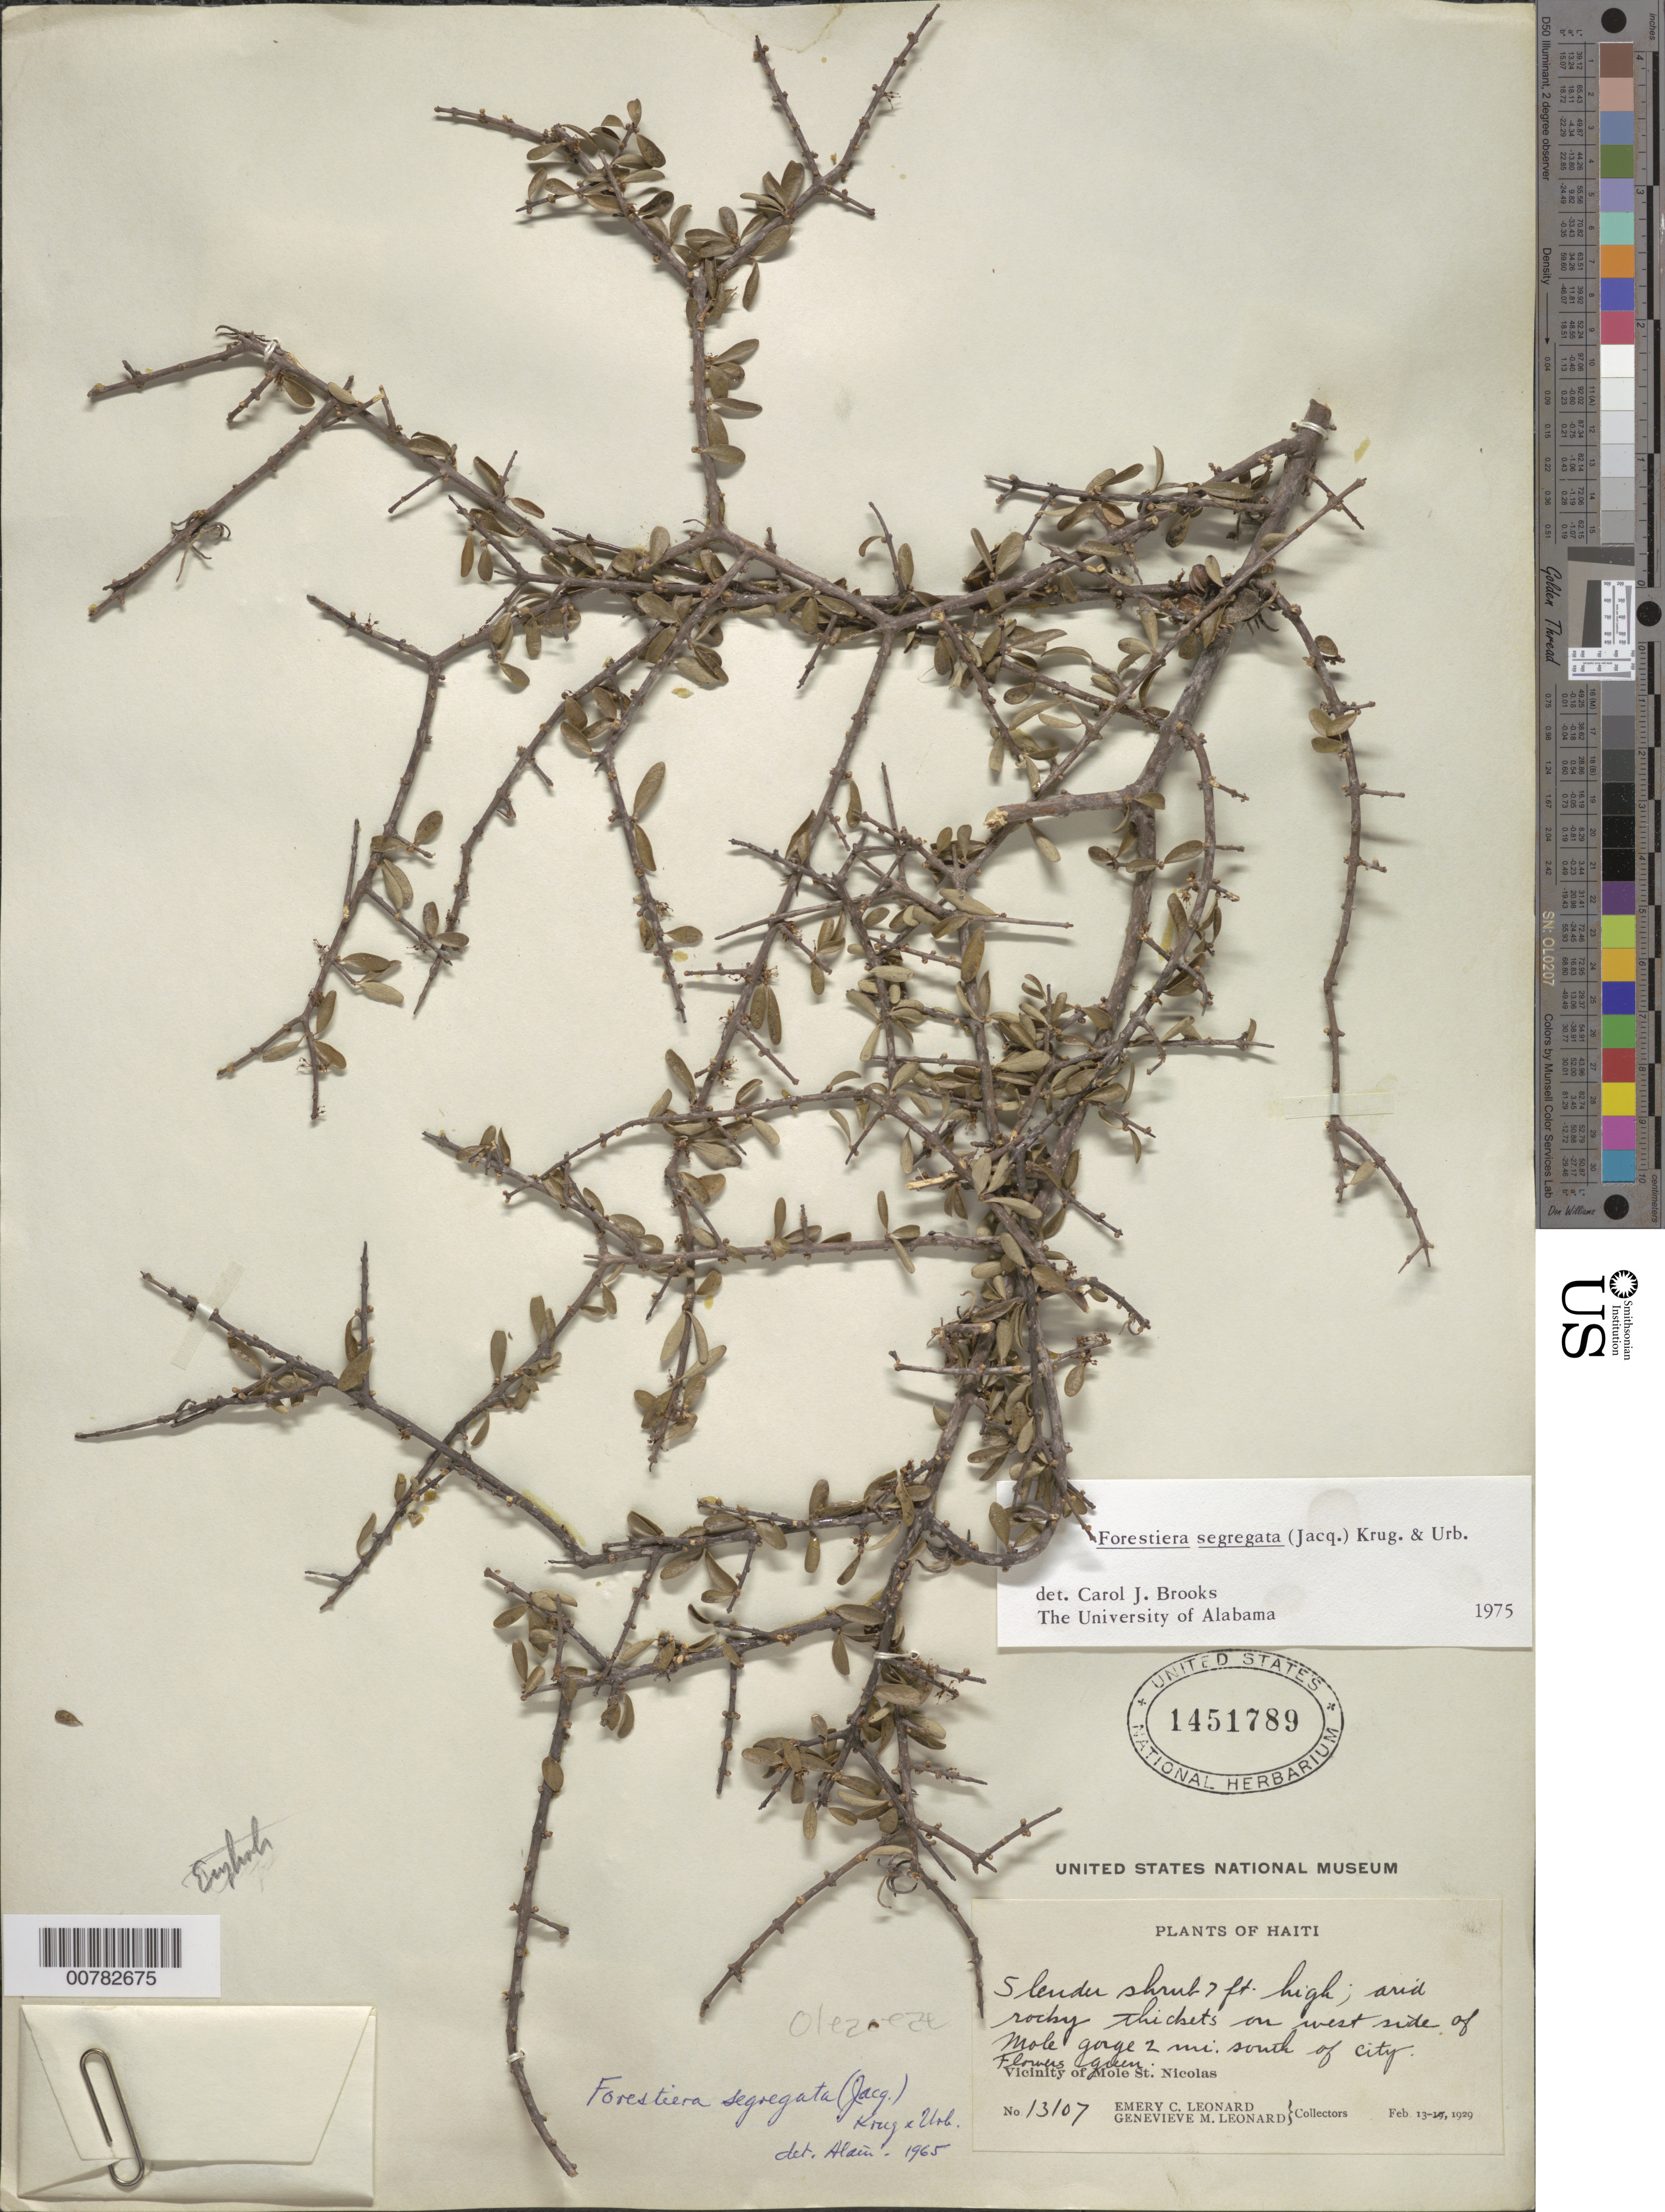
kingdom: Plantae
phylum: Tracheophyta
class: Magnoliopsida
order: Lamiales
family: Oleaceae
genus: Forestiera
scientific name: Forestiera segregata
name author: (Jacq.) Krug & Urb.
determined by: Brooks, Cecil J.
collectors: E. C. Leonard & G. M. Leonard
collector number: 13107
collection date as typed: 13 Feb 1929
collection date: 1929-02-13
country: Haiti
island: Hispaniola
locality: Vicinity of Mole St. Nicolas, on west side of Mole gorge 2 miles south of city.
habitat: Arid rocky thickets.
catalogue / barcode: US 1451789